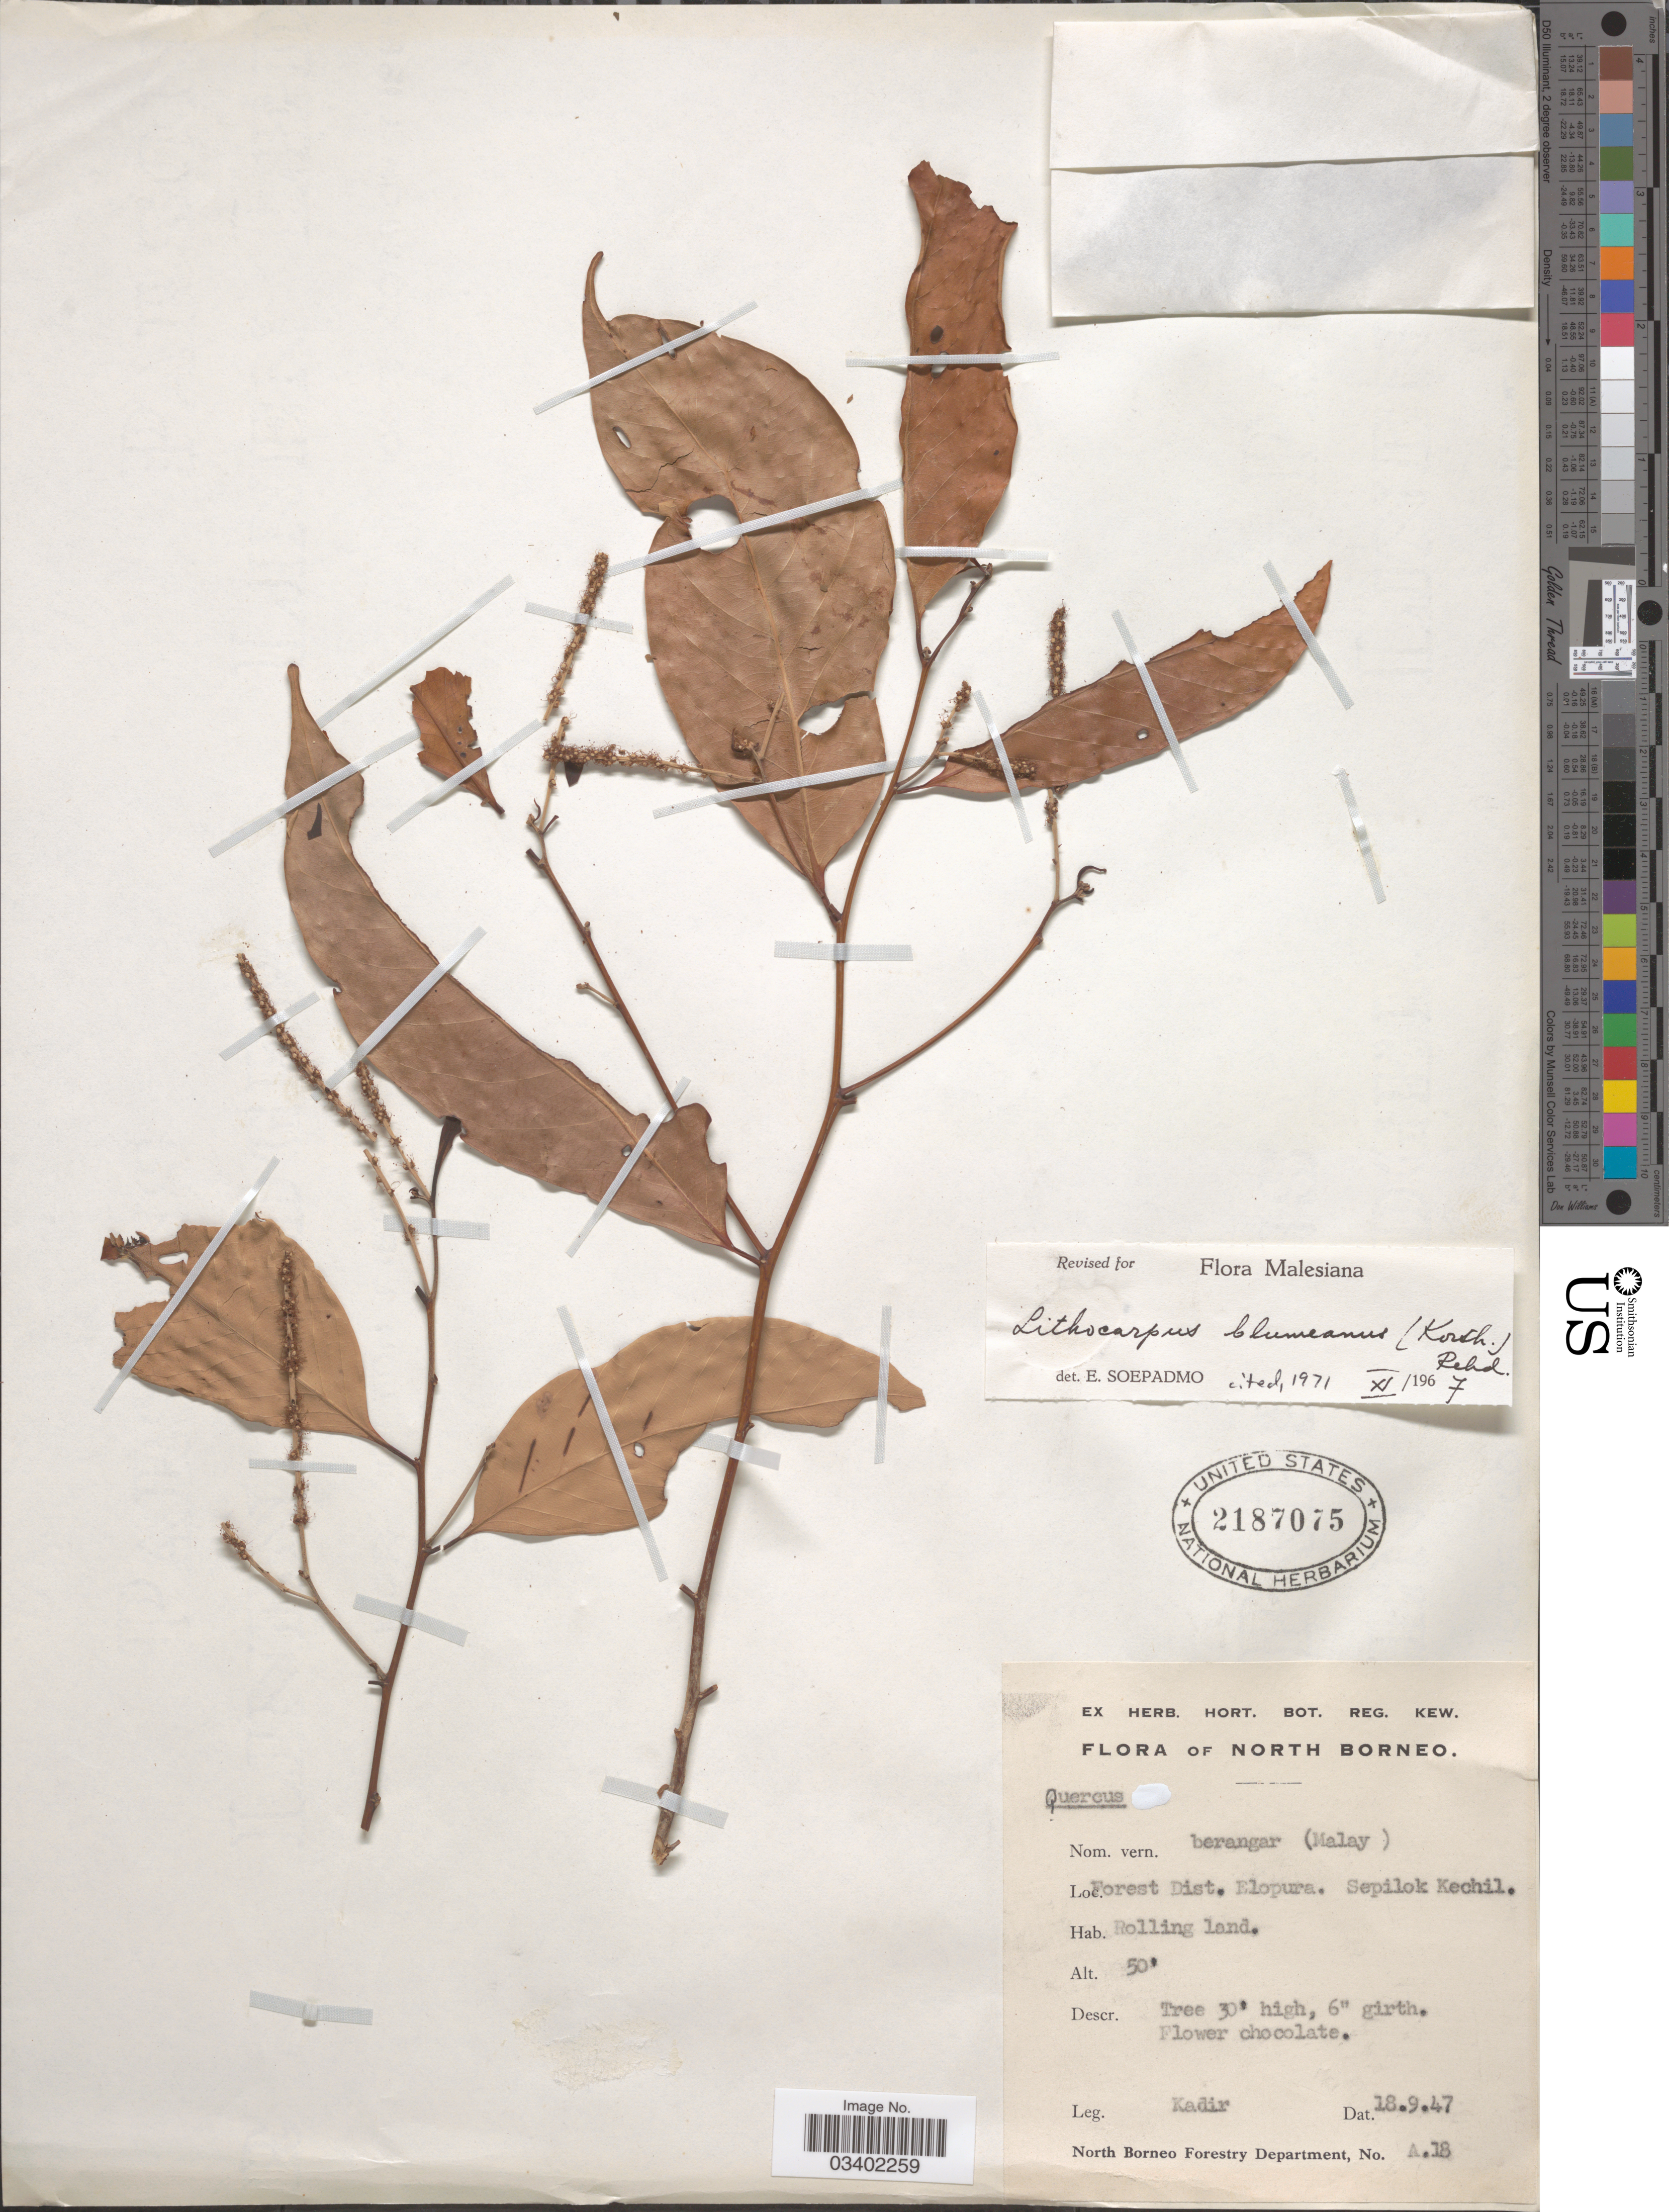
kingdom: Plantae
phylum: Tracheophyta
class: Magnoliopsida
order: Fagales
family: Fagaceae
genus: Lithocarpus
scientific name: Lithocarpus blumeanus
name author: (Korth.) Rehder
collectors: -. Kadir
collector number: A.18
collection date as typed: Transcribed d/m/y: 18/9/47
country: Malaysia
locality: North Borneo. Forest Dist. Elopur. Sepilok Kechil.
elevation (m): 15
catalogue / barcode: US 2187075